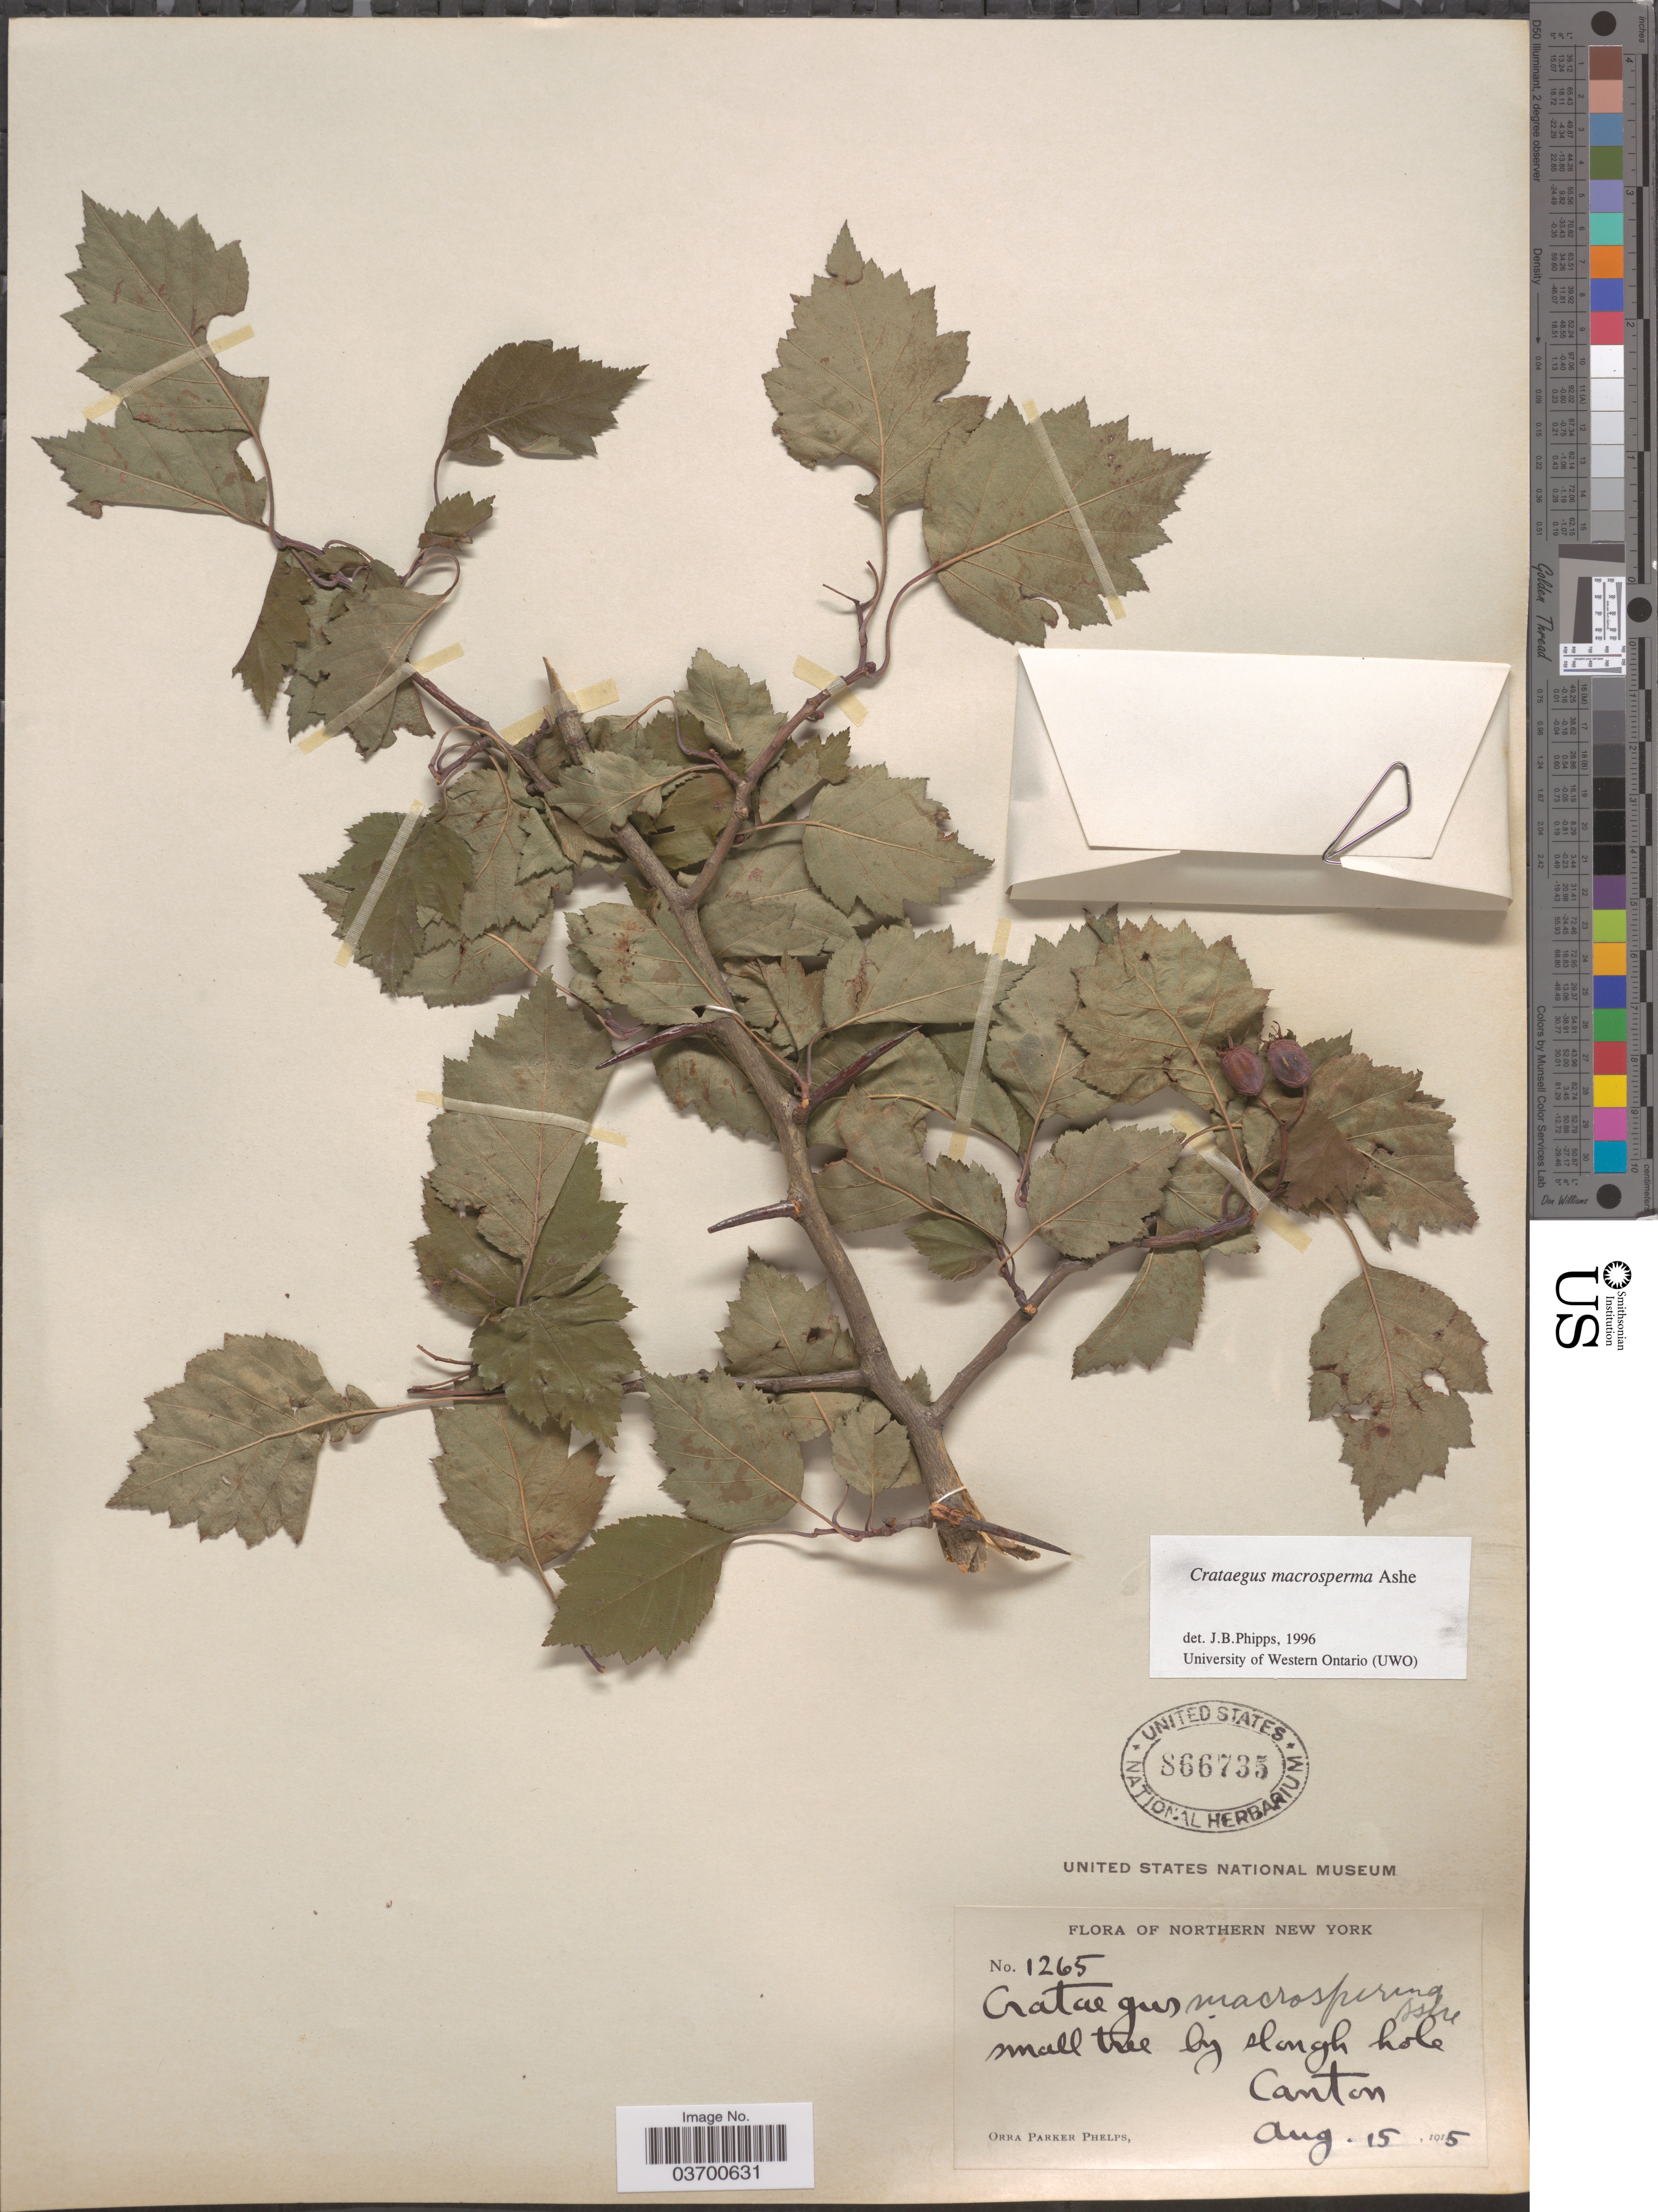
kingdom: Plantae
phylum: Tracheophyta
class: Magnoliopsida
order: Rosales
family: Rosaceae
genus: Crataegus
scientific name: Crataegus macrosperma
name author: Ashe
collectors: O. P. Phelps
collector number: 1265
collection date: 1915-08-15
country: United States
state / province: New York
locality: Northern New York. Canton.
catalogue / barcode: US 866735